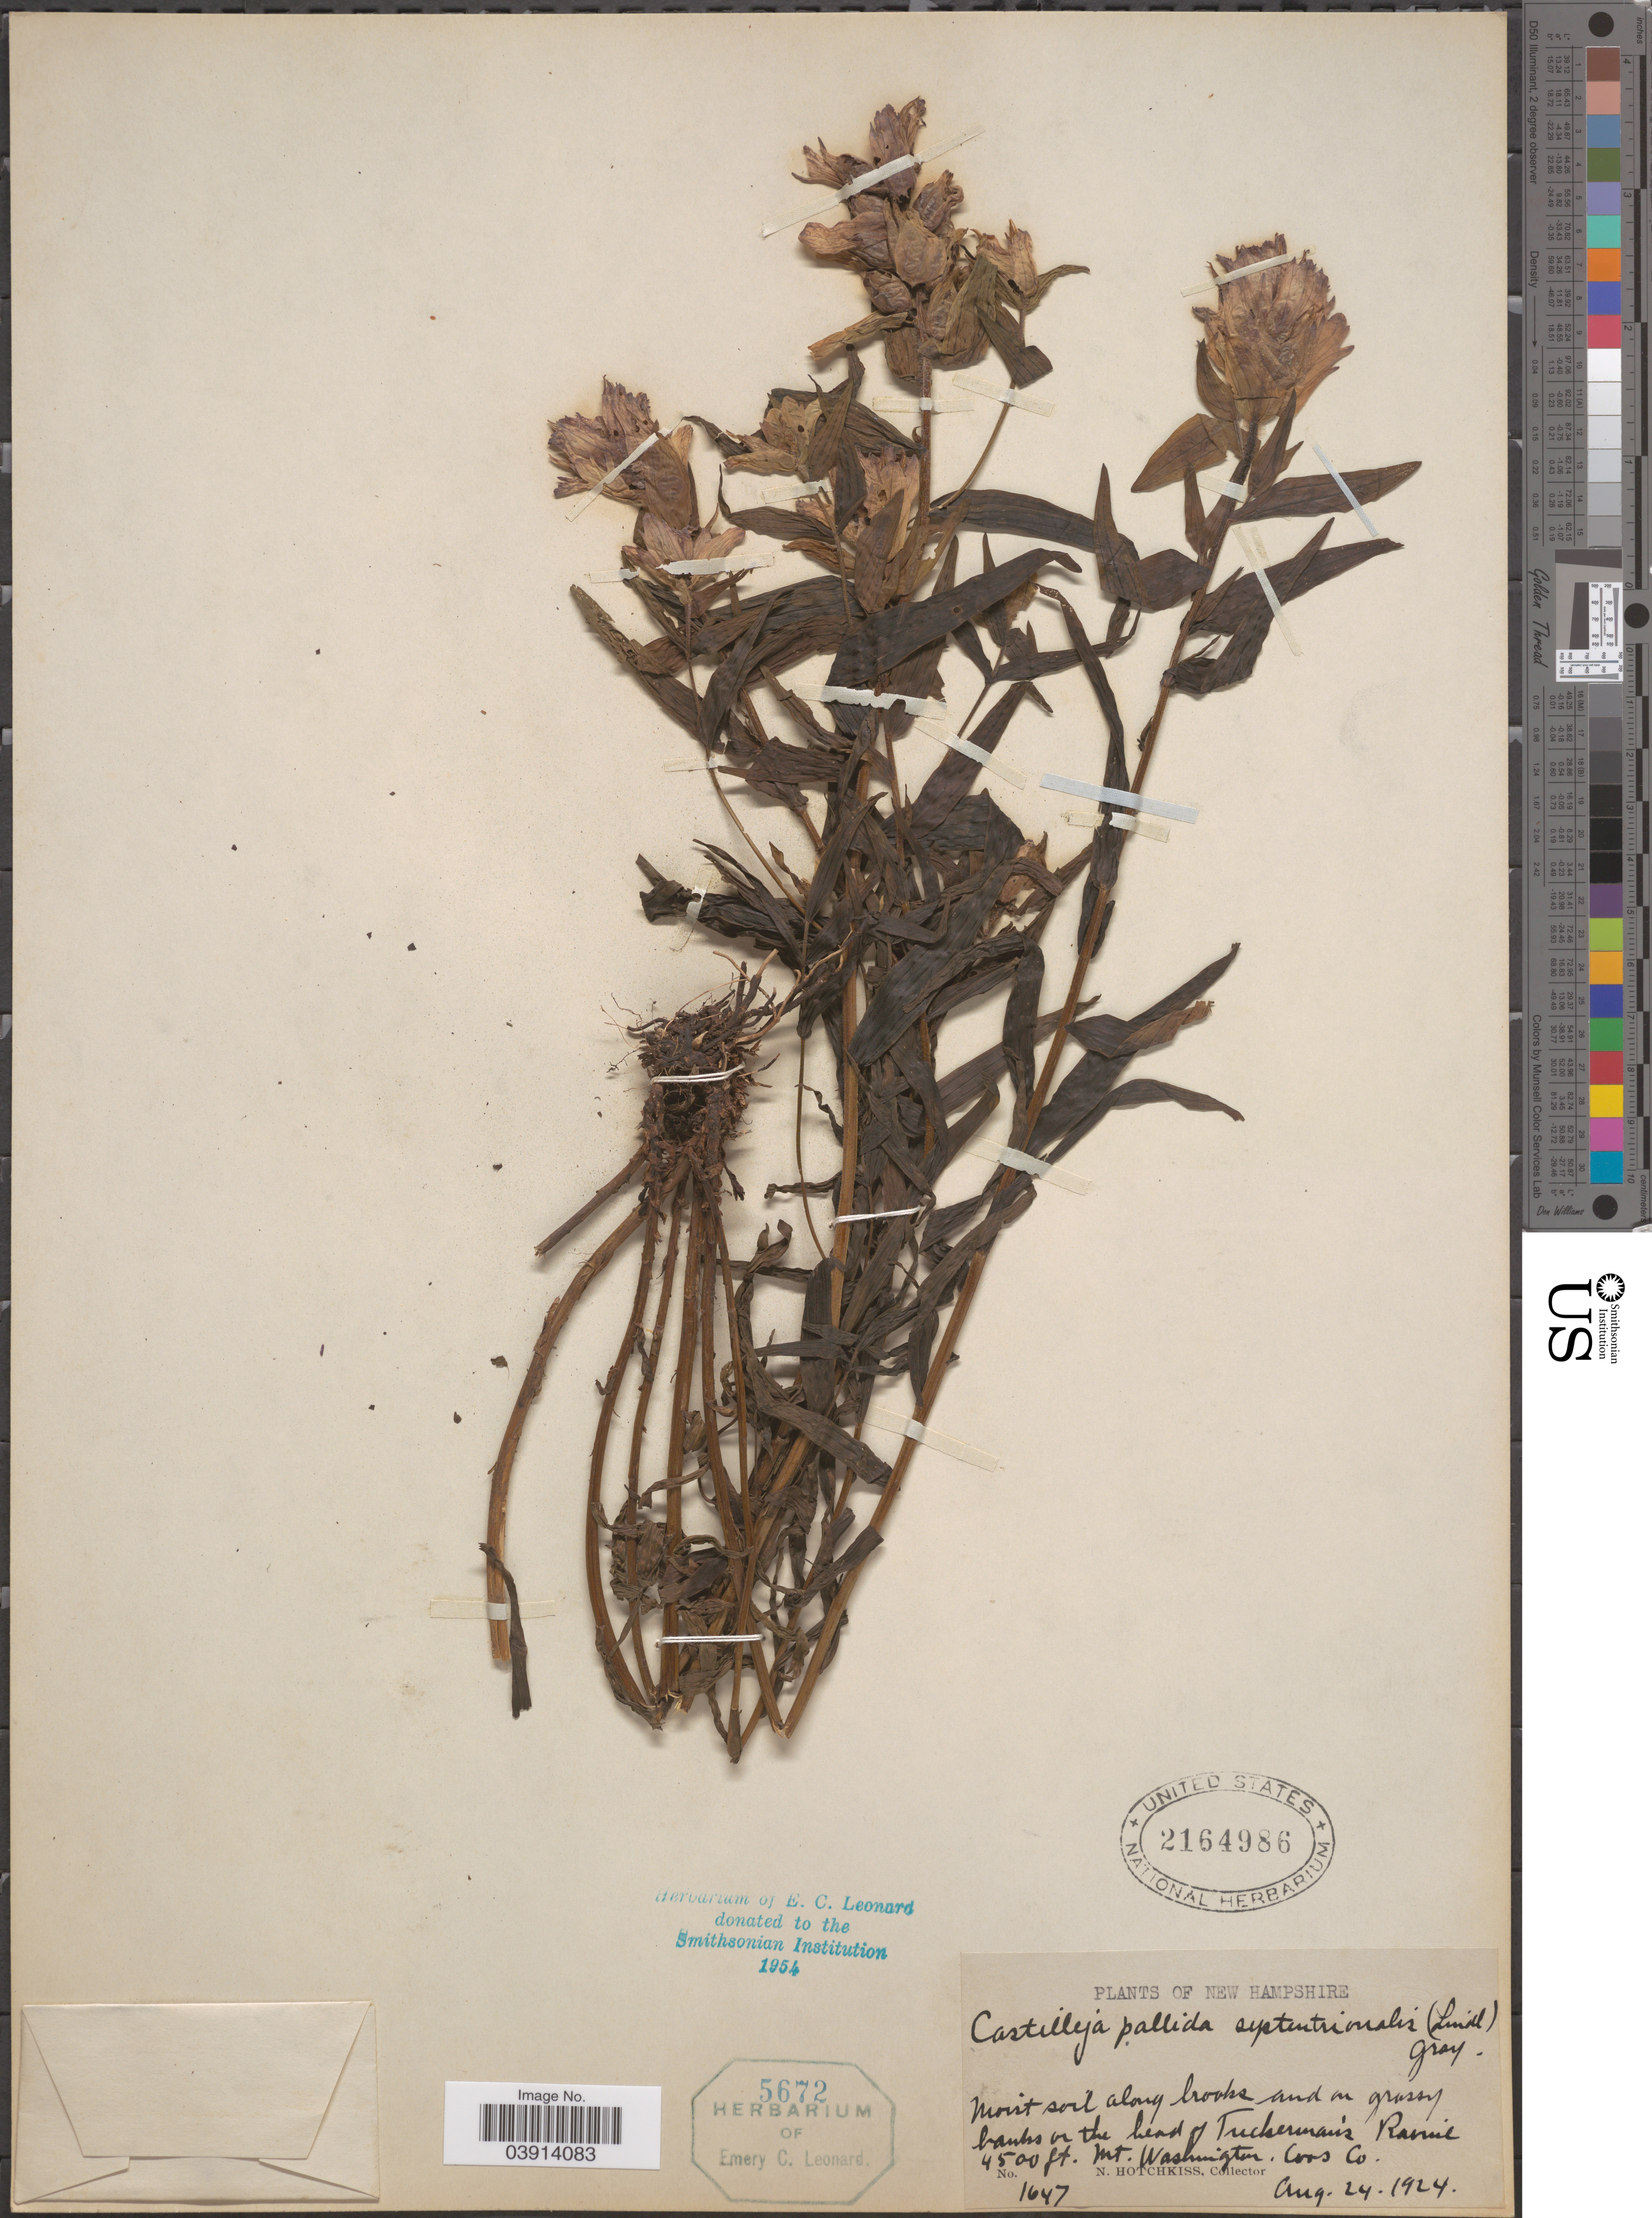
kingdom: Plantae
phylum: Tracheophyta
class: Magnoliopsida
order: Lamiales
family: Orobanchaceae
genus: Castilleja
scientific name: Castilleja septentrionalis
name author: Lindl.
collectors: N. Hotchkiss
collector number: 1647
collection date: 1924-08-24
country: United States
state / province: New Hampshire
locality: On the head of Tuckerman's Ravine. Mt. Washington. Coos Co.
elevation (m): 1372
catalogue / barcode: US 2164986